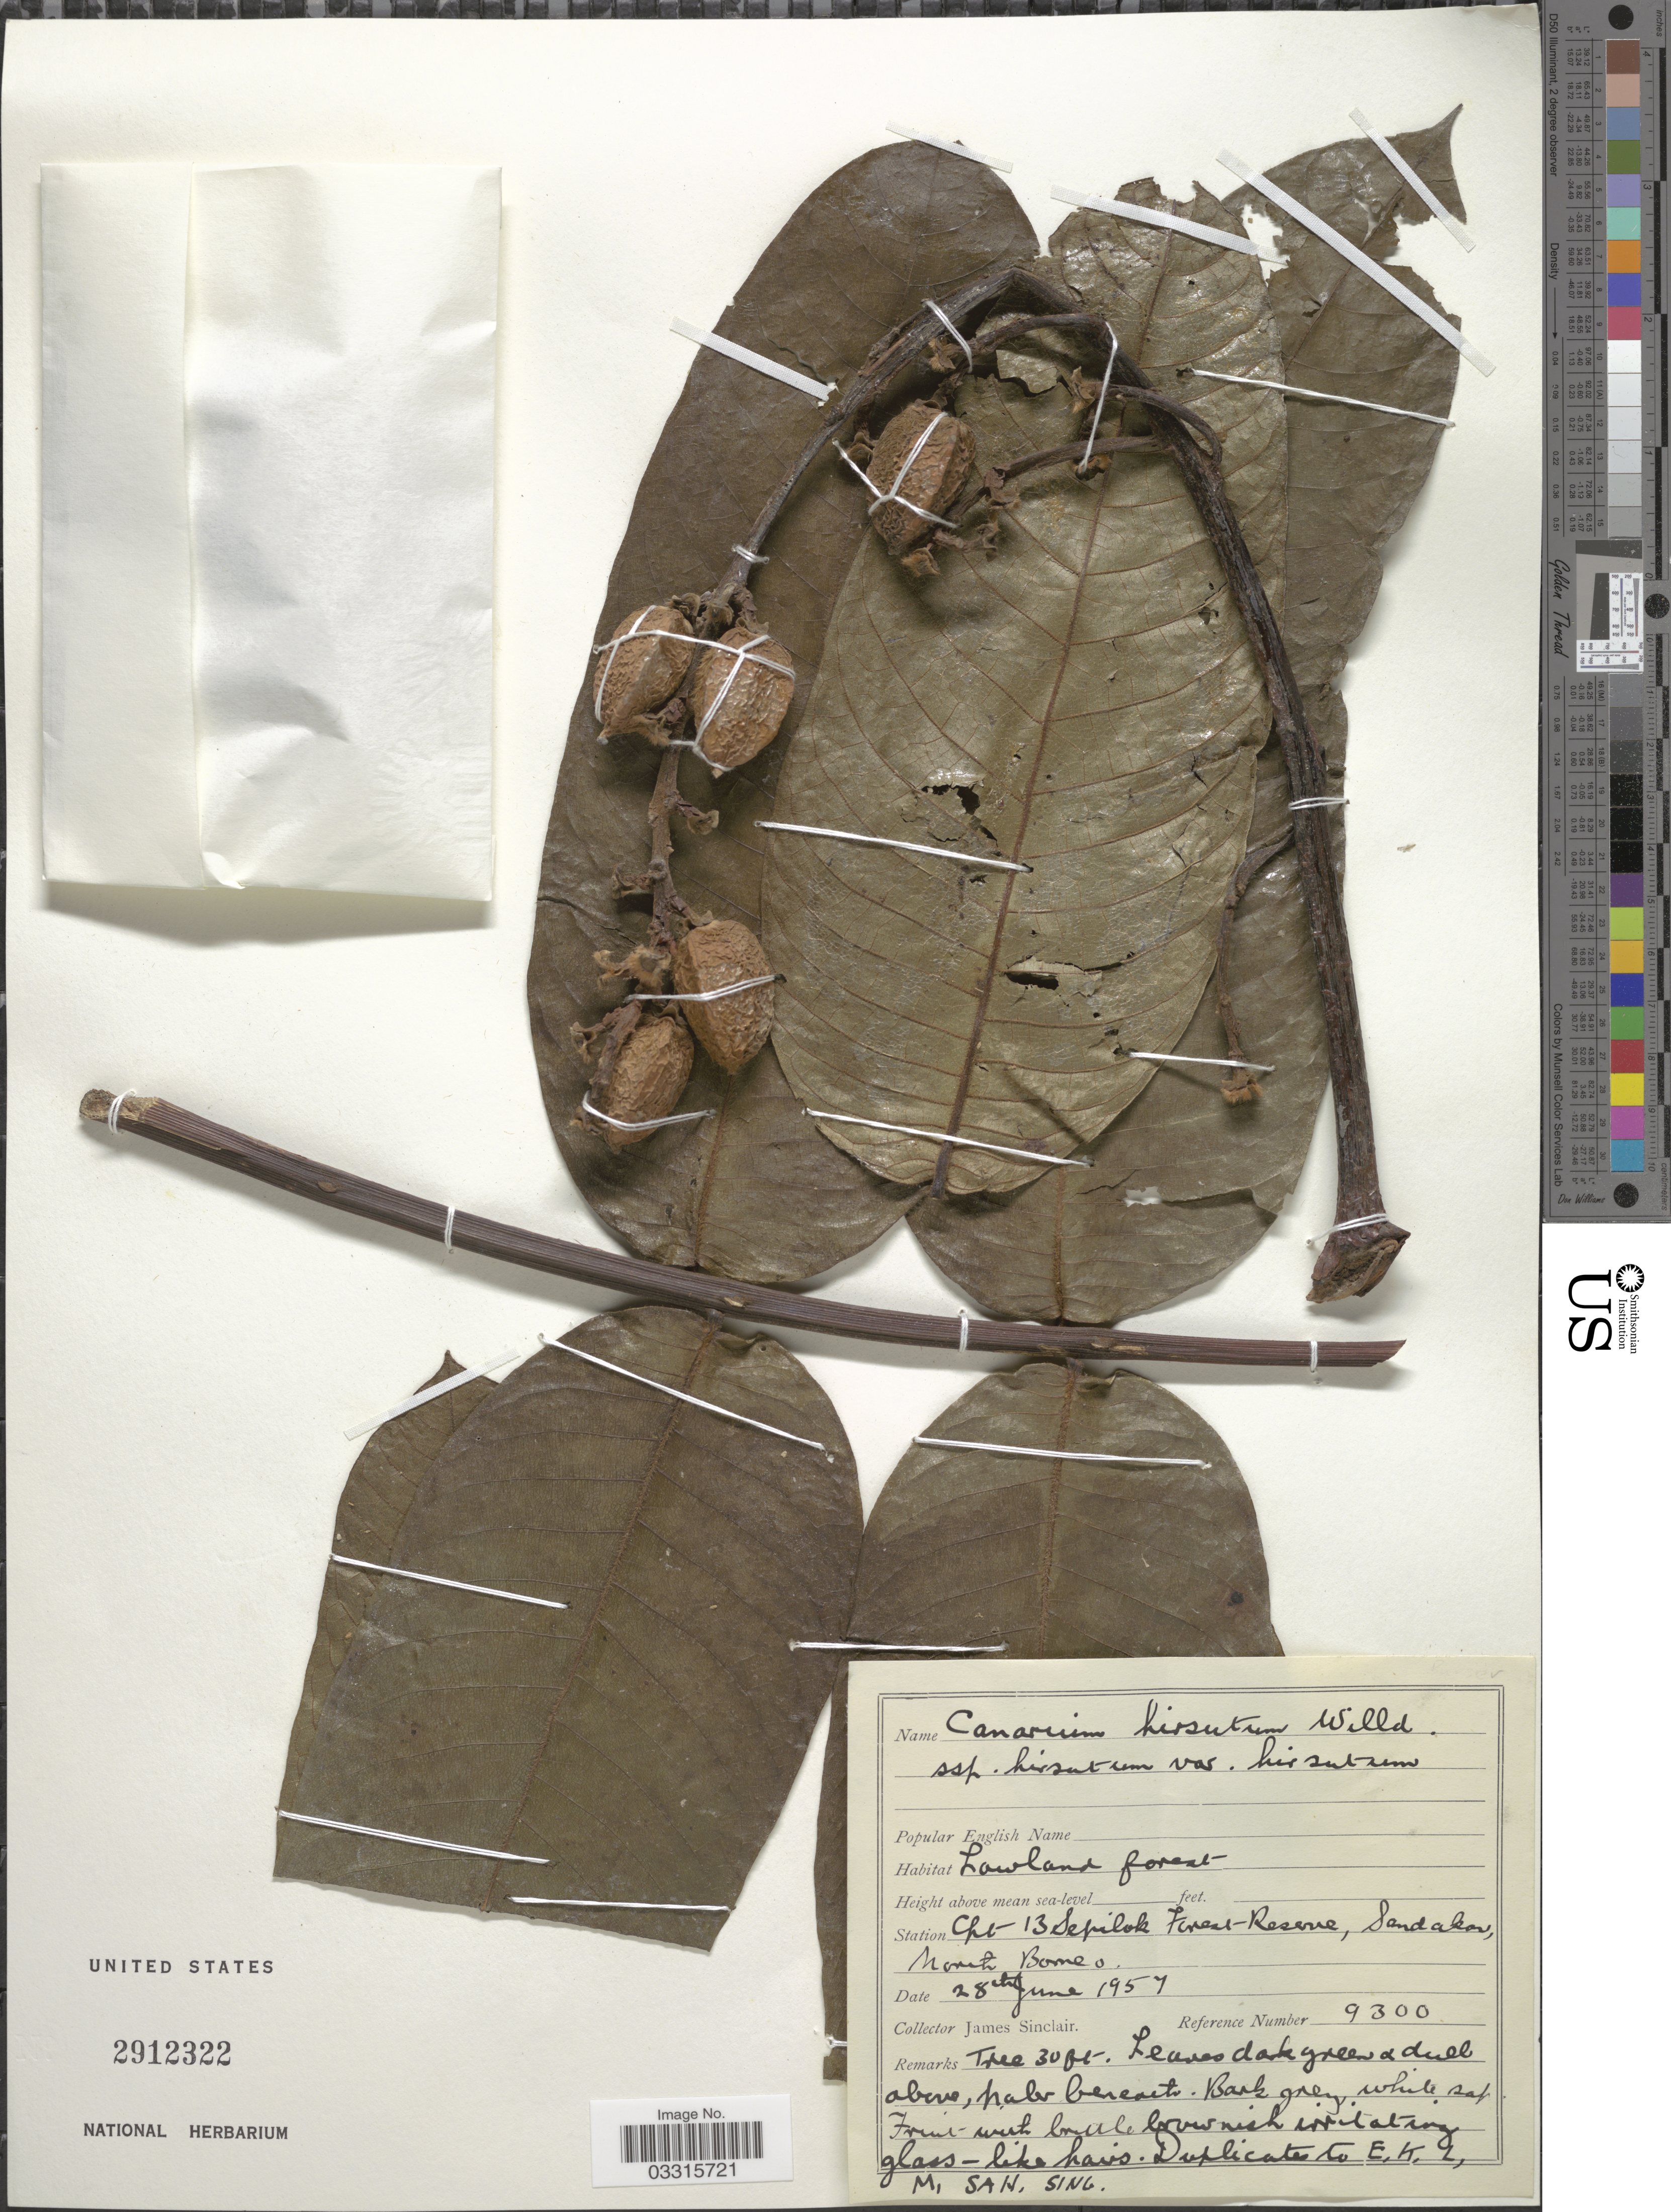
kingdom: Plantae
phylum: Tracheophyta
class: Magnoliopsida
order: Sapindales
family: Burseraceae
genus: Canarium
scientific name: Canarium hirsutum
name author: Willd.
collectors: J. Sinclair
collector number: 9300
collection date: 1957-06-28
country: Malaysia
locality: Cpt 13 Sepilok Forest-Reserve, Sandakan, North Borneo.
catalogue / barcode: US 2912322